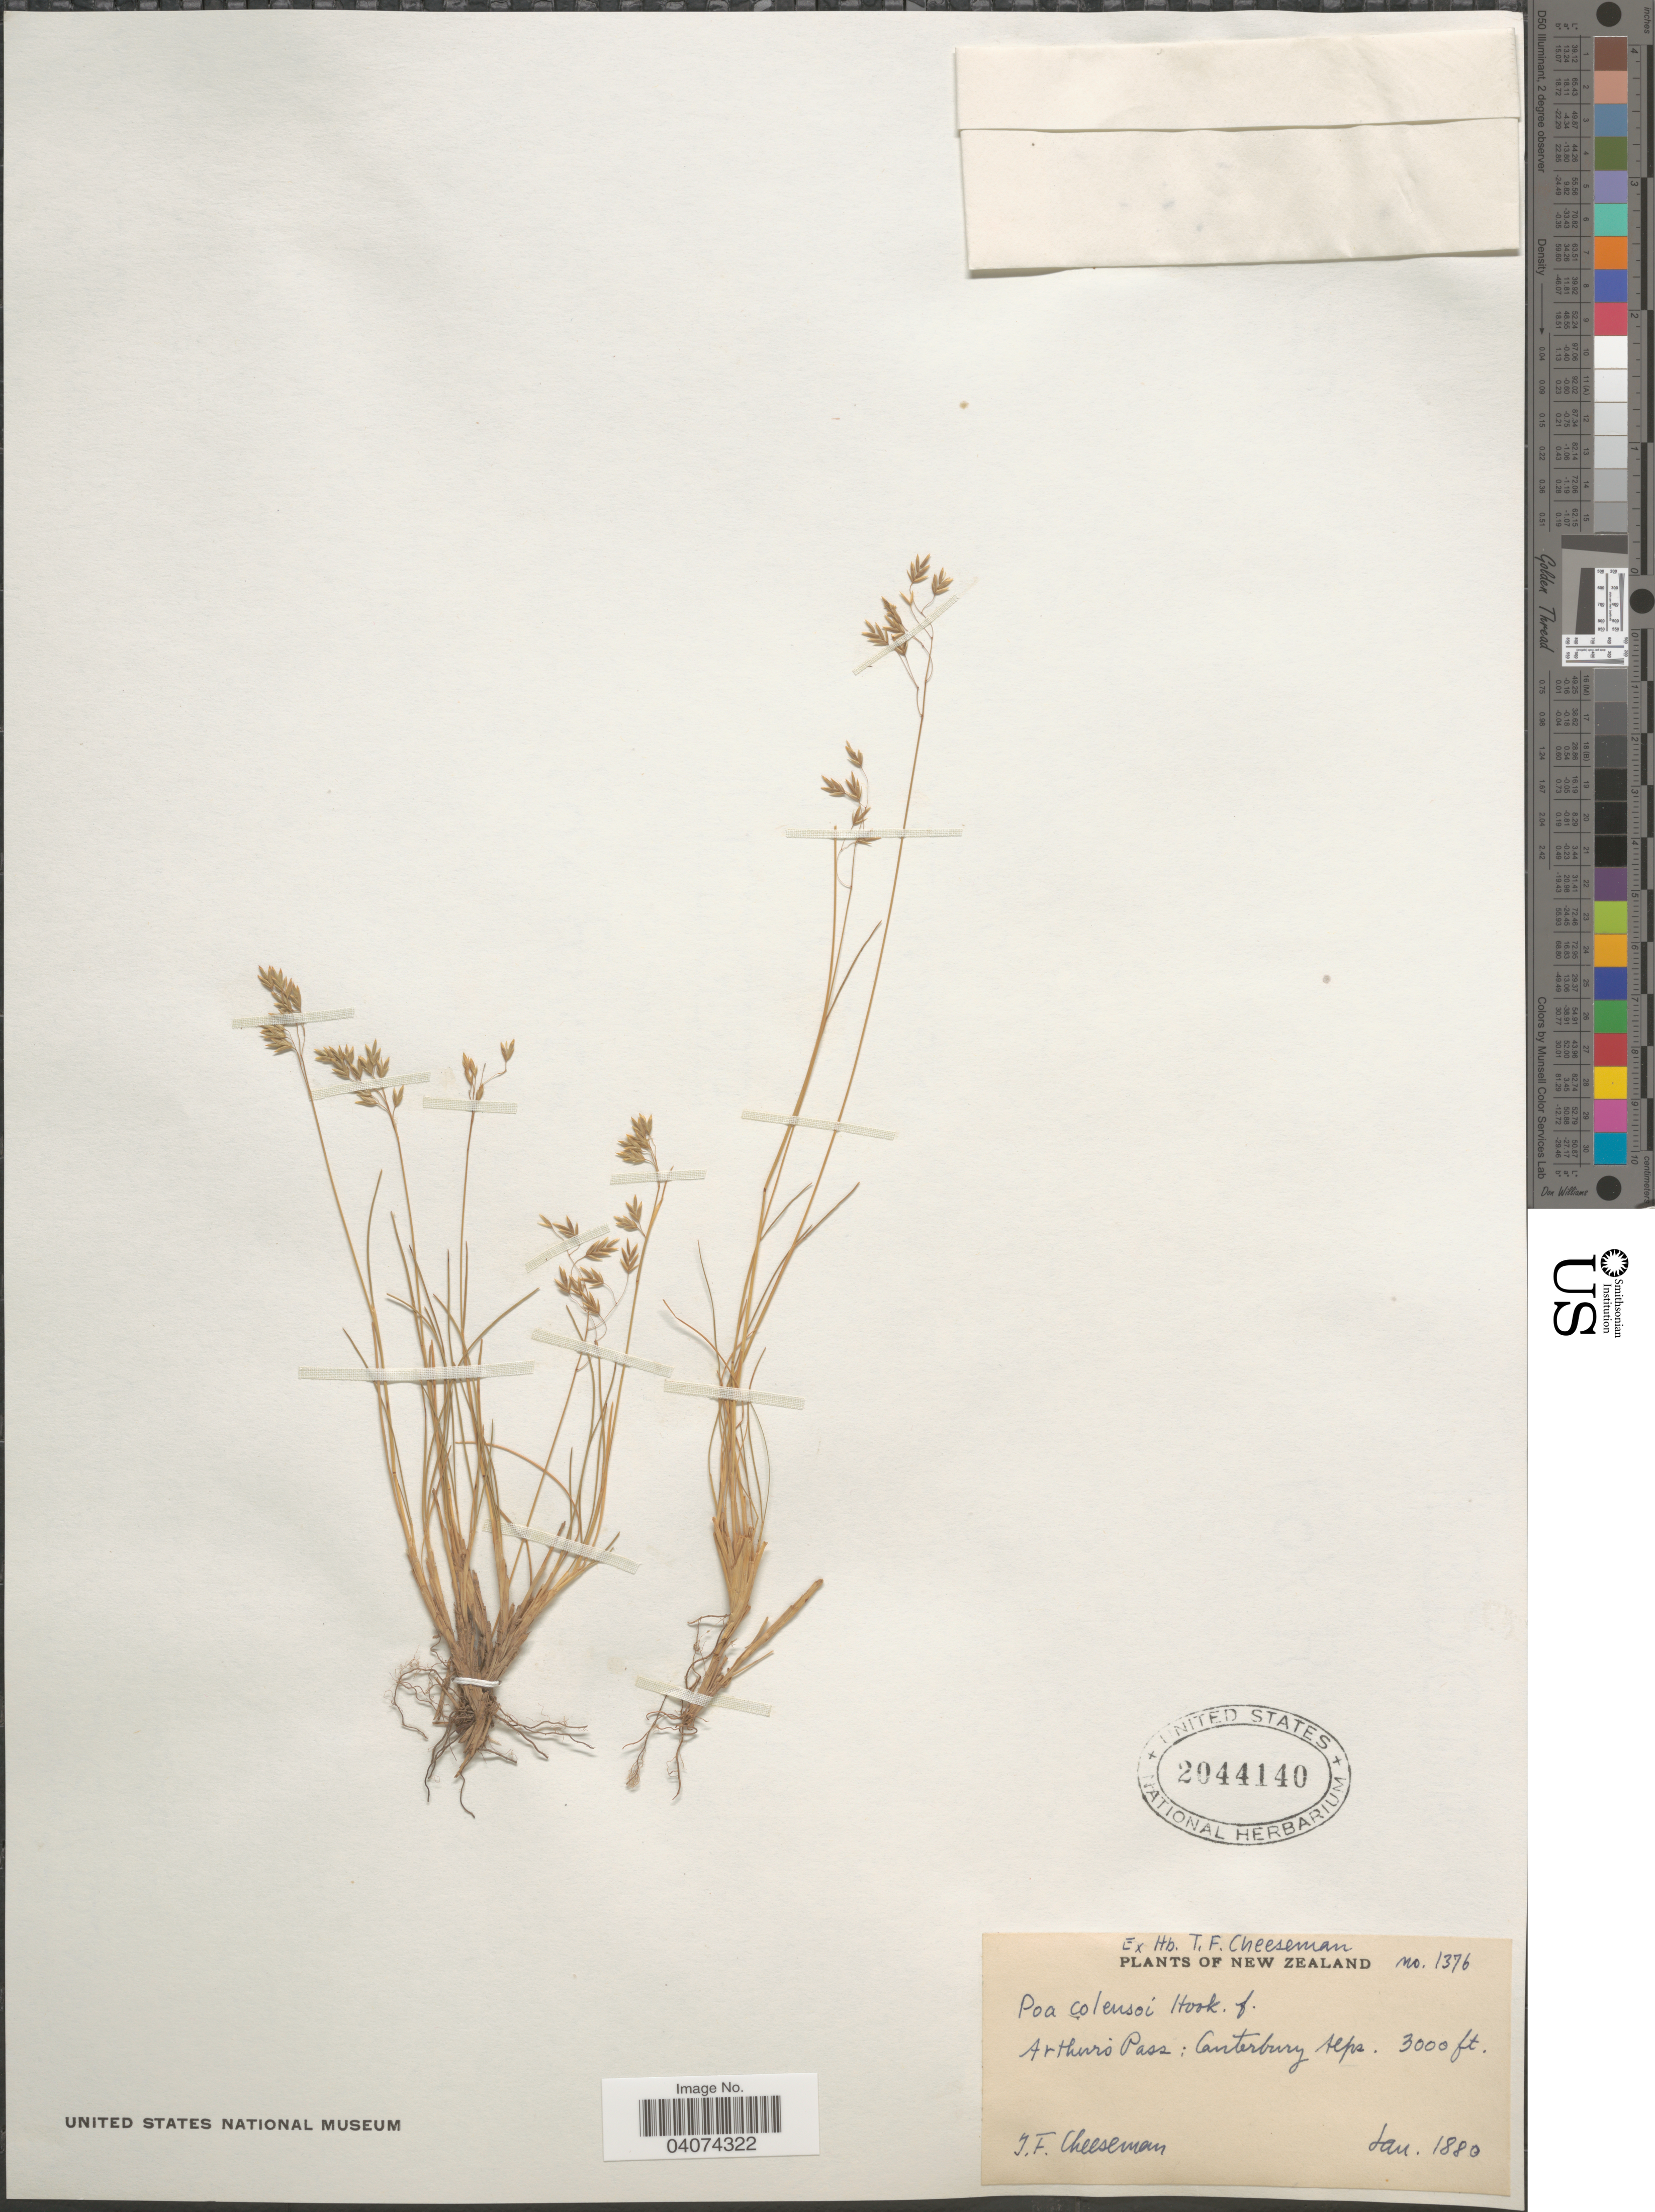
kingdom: Plantae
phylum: Tracheophyta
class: Liliopsida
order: Poales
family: Poaceae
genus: Poa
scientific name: Poa colensoi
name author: Hook. f.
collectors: T. F. Cheeseman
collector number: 1376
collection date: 1880-01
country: New Zealand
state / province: Canterbury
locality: Arthuro Pass: Canterbury Alps.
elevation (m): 914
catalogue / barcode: US 2044140